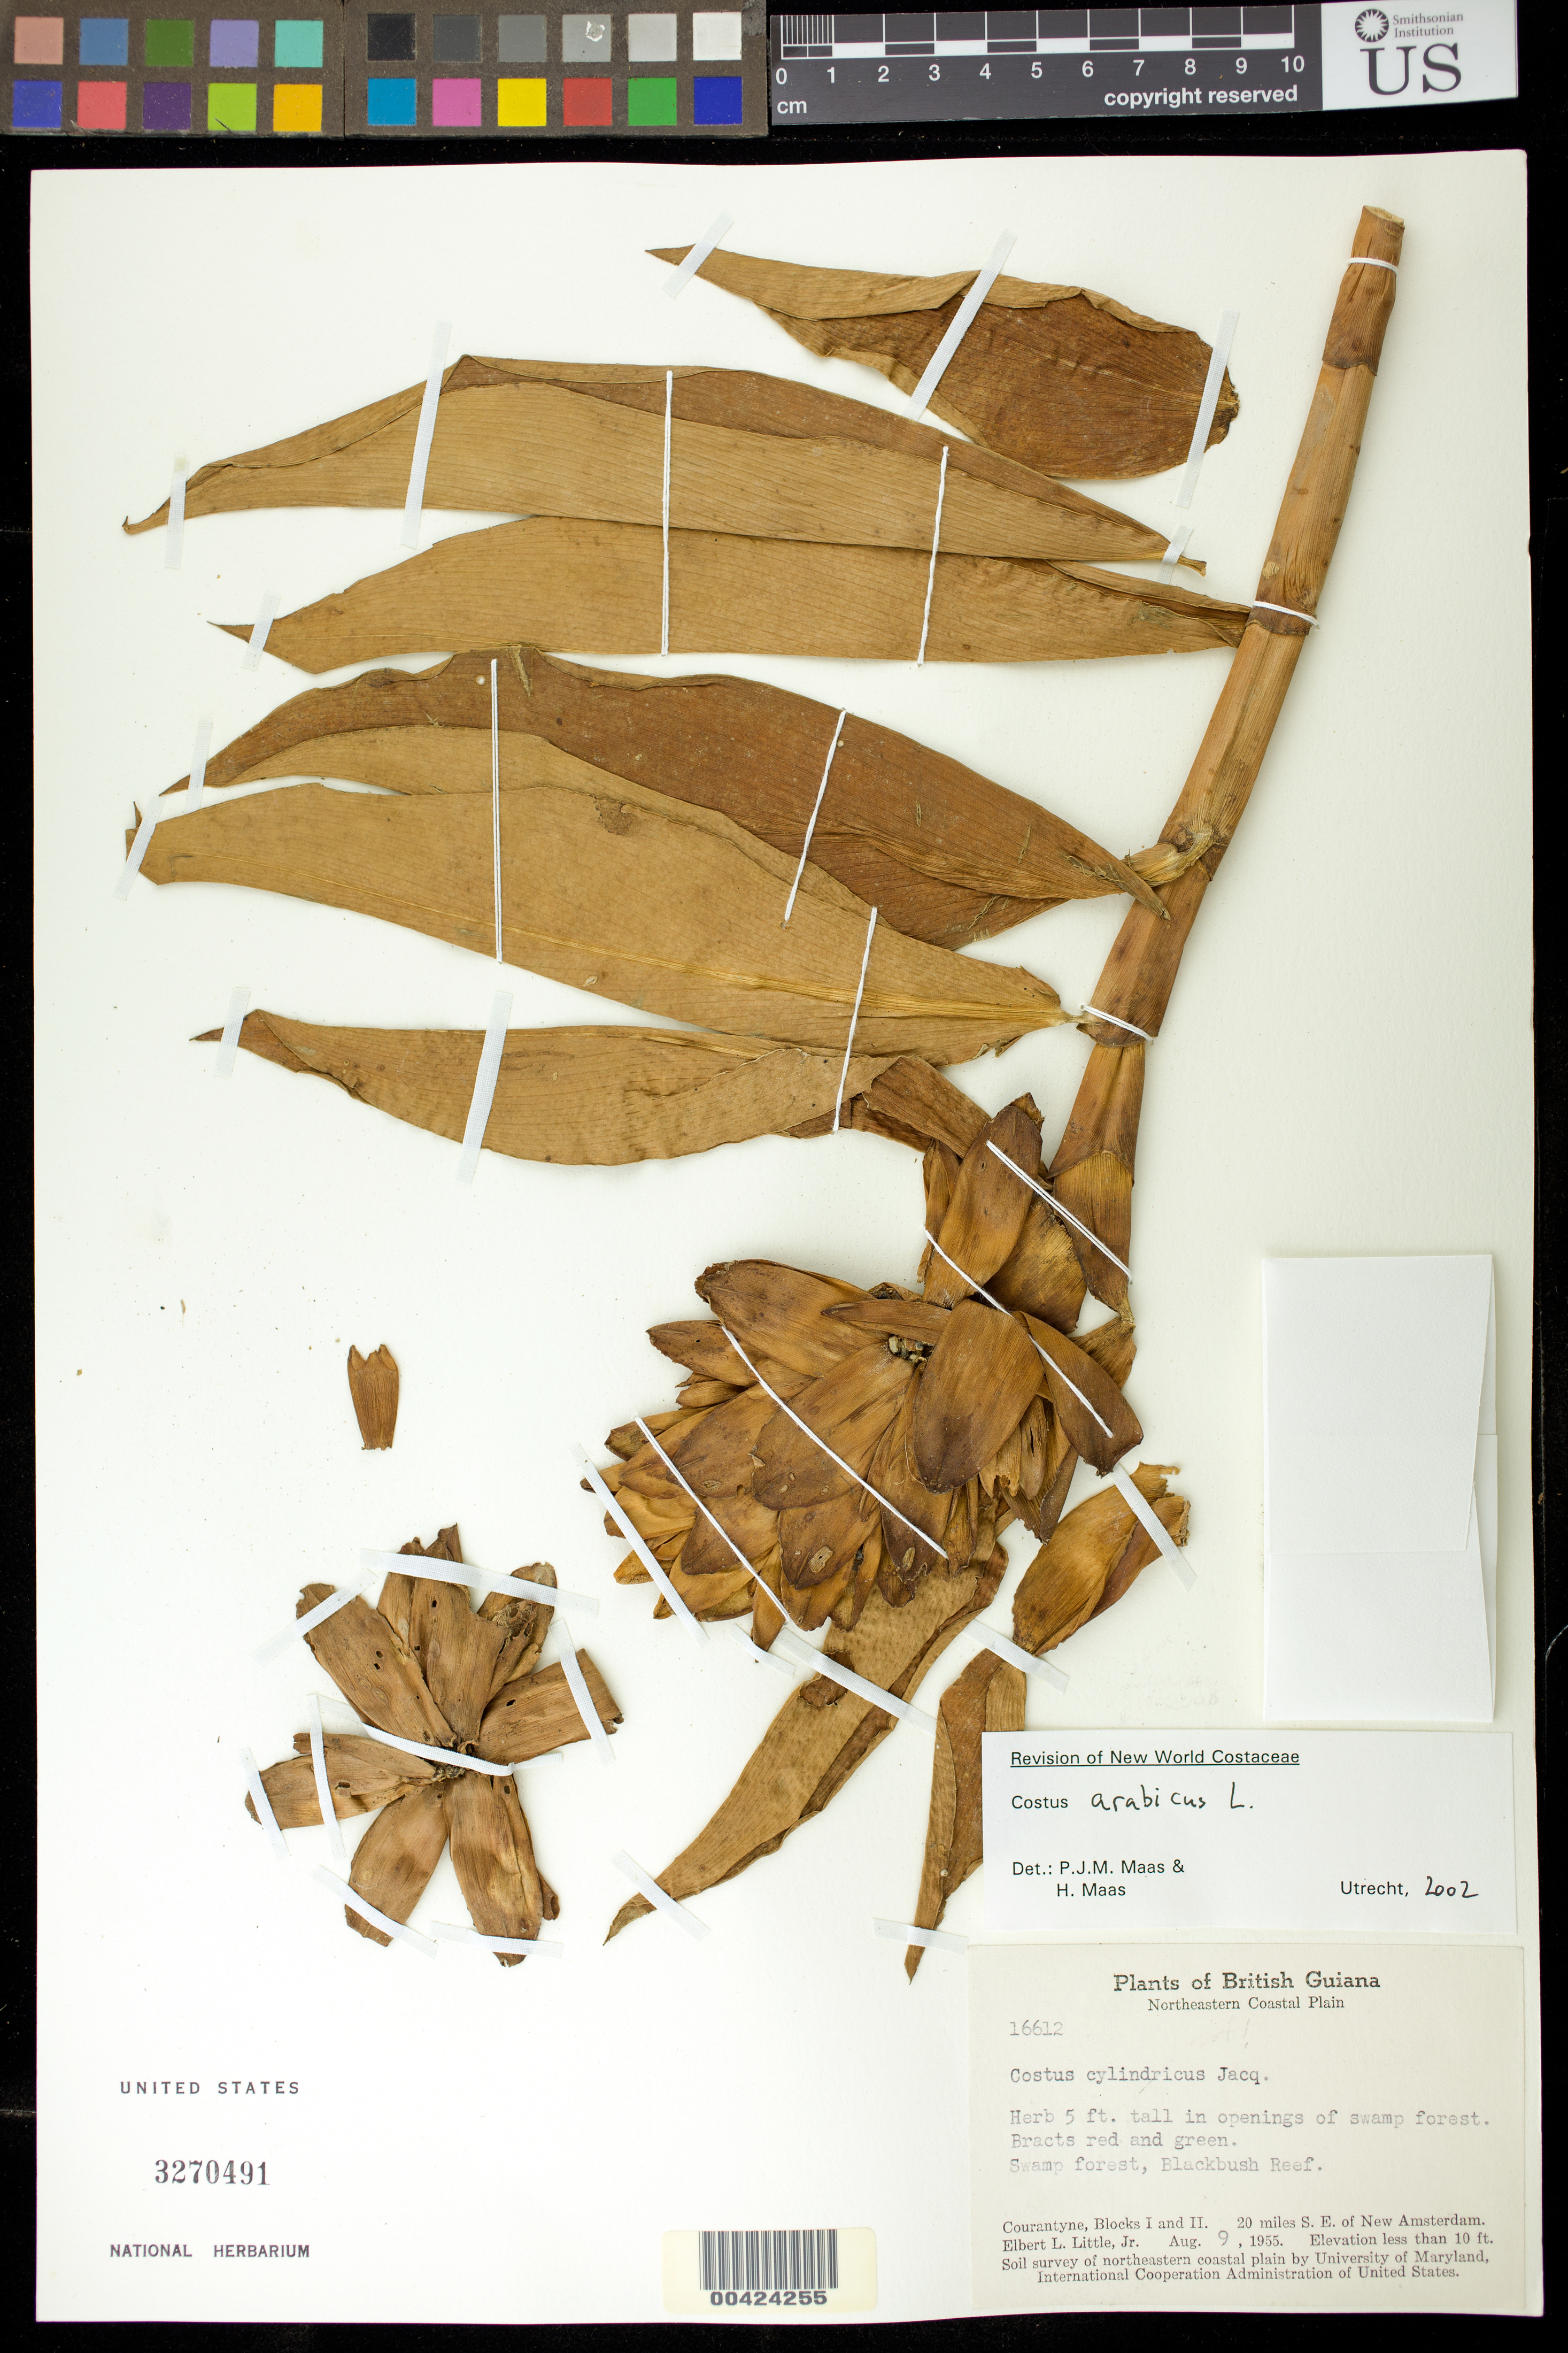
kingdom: Plantae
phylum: Tracheophyta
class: Liliopsida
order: Zingiberales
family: Costaceae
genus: Costus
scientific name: Costus arabicus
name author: L.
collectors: E. L. Little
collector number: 16612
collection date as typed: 09 Aug 1955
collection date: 1955-08-09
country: Guyana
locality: New Amsterdam, 20 mi. SW of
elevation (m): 0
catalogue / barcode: US 3270491